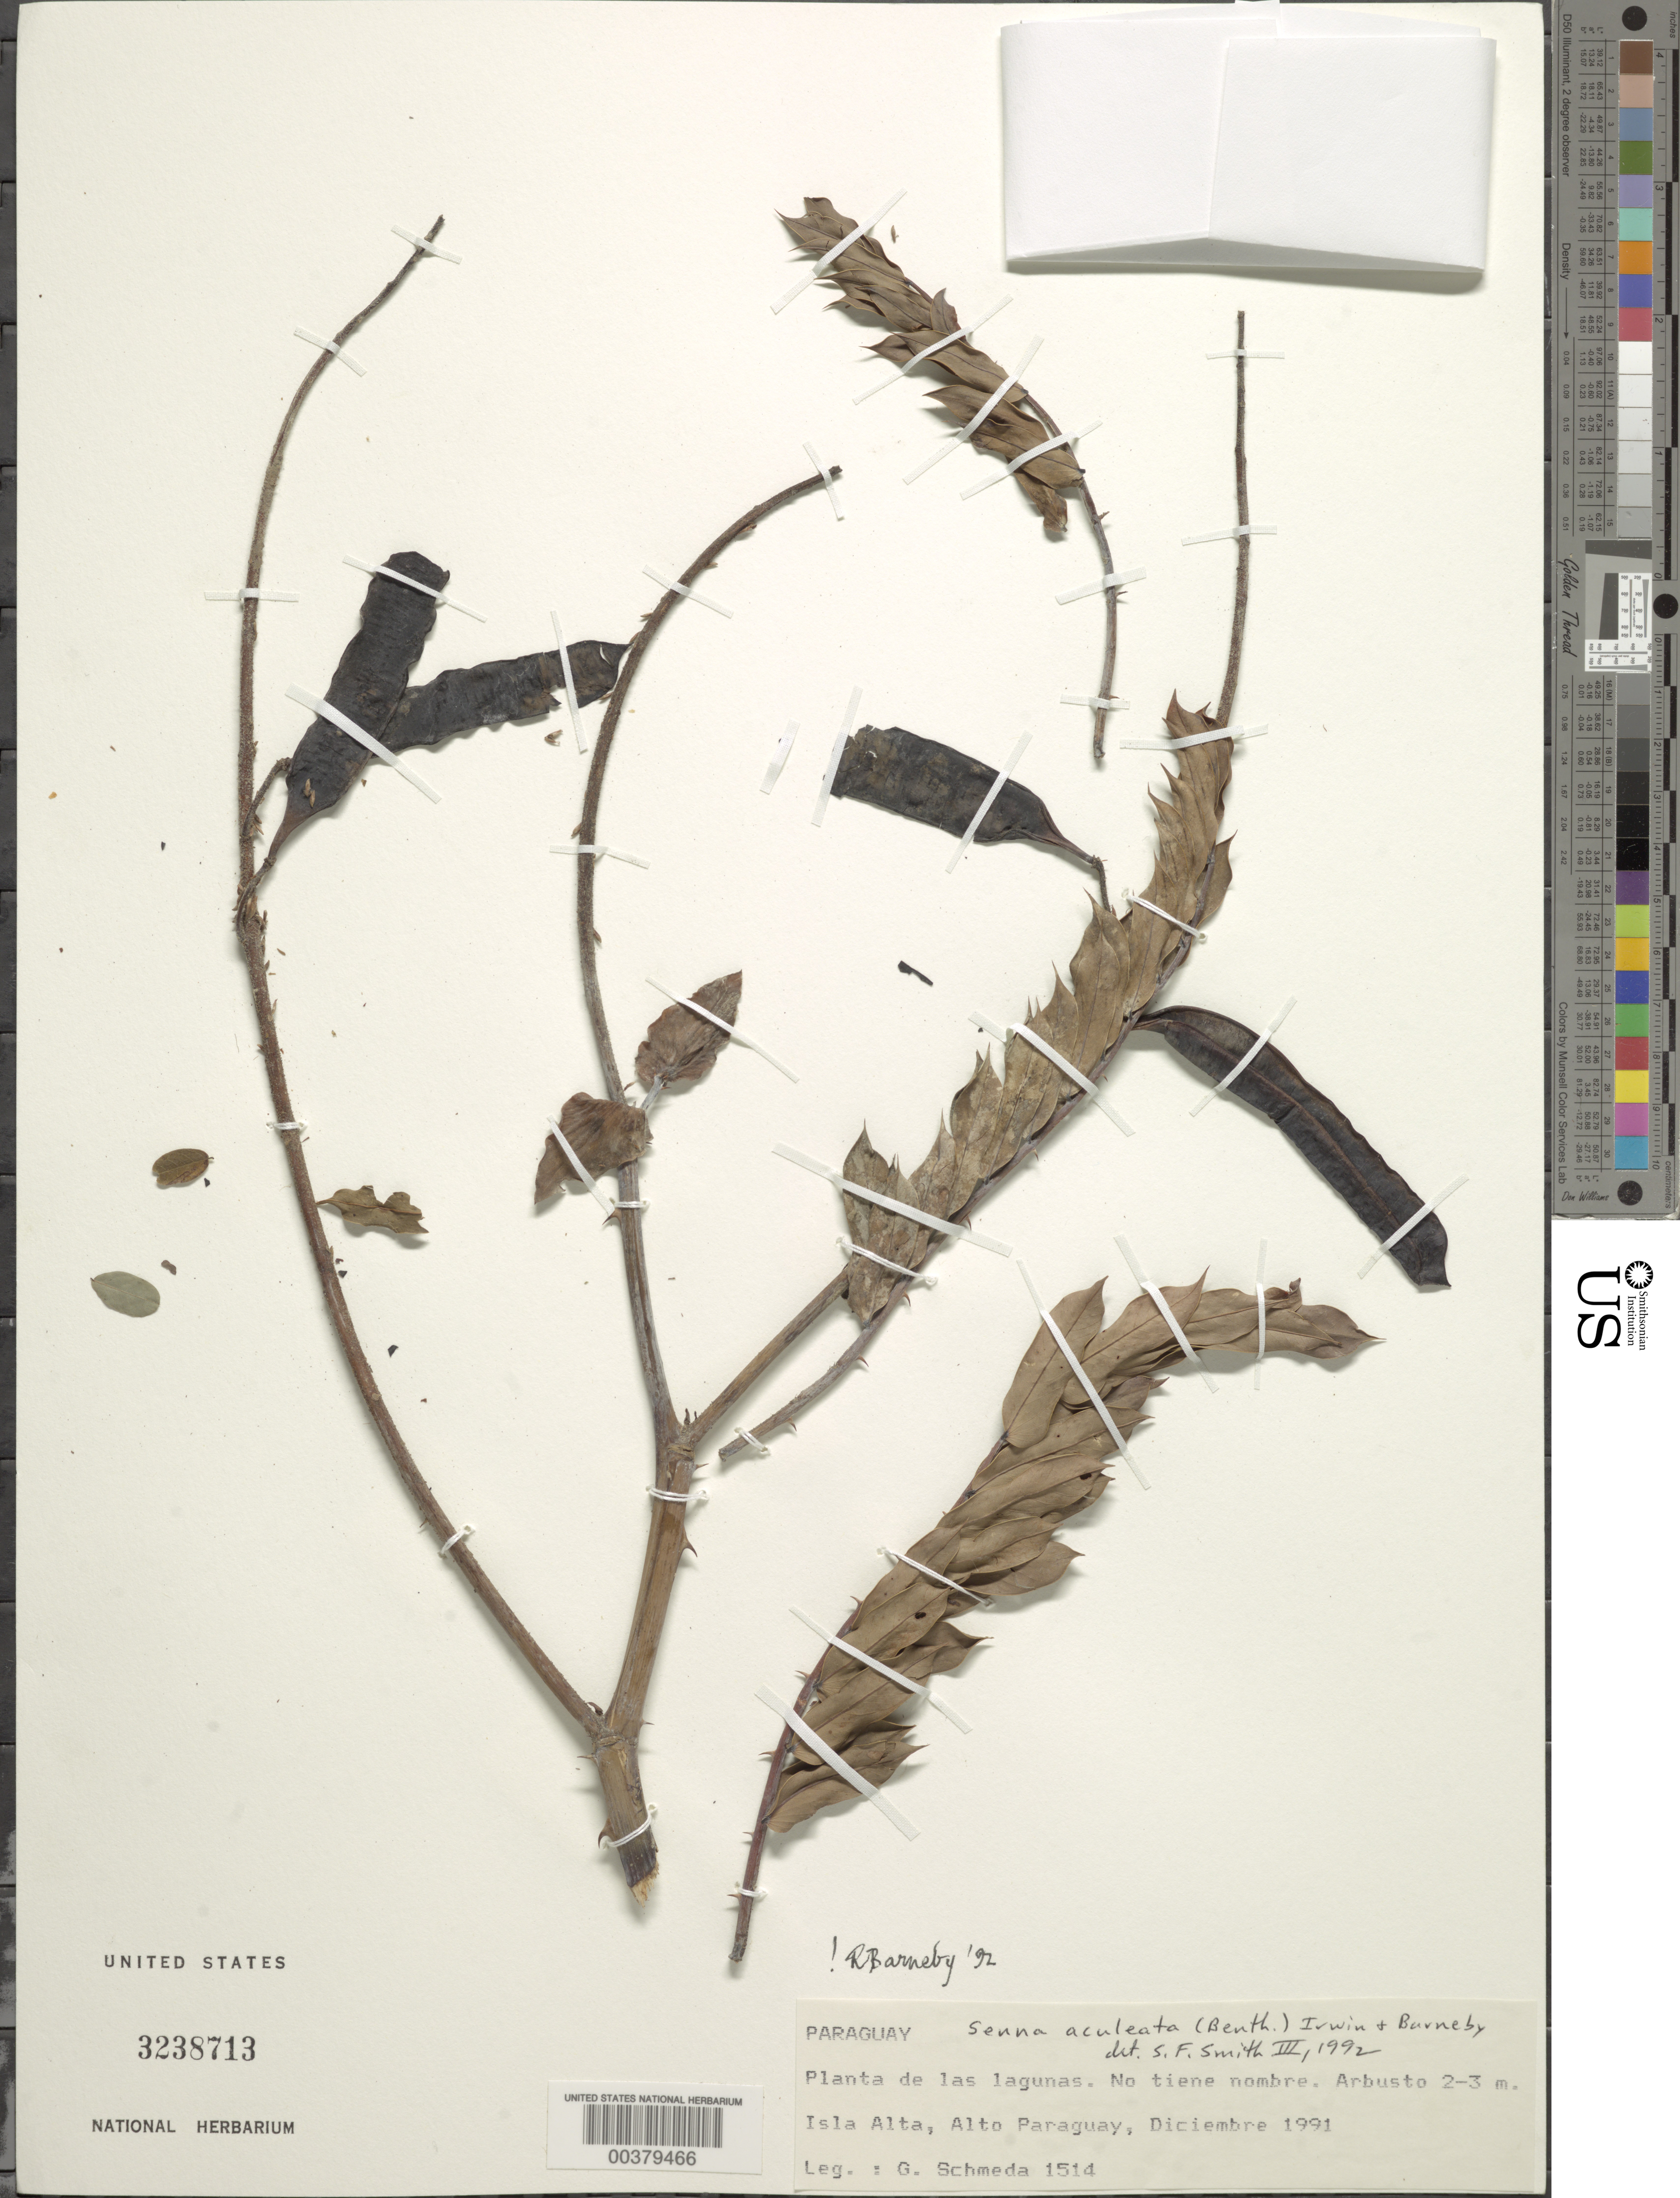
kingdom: Plantae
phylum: Tracheophyta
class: Magnoliopsida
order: Fabales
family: Fabaceae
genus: Senna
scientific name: Senna aculeata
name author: H.S. Irwin & Barneby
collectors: G. Schmeda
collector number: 1514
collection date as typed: Dec 1991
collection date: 1991-12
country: Paraguay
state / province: Alto Paraguay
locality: Isla alta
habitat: Las lagunas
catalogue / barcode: US 3238713